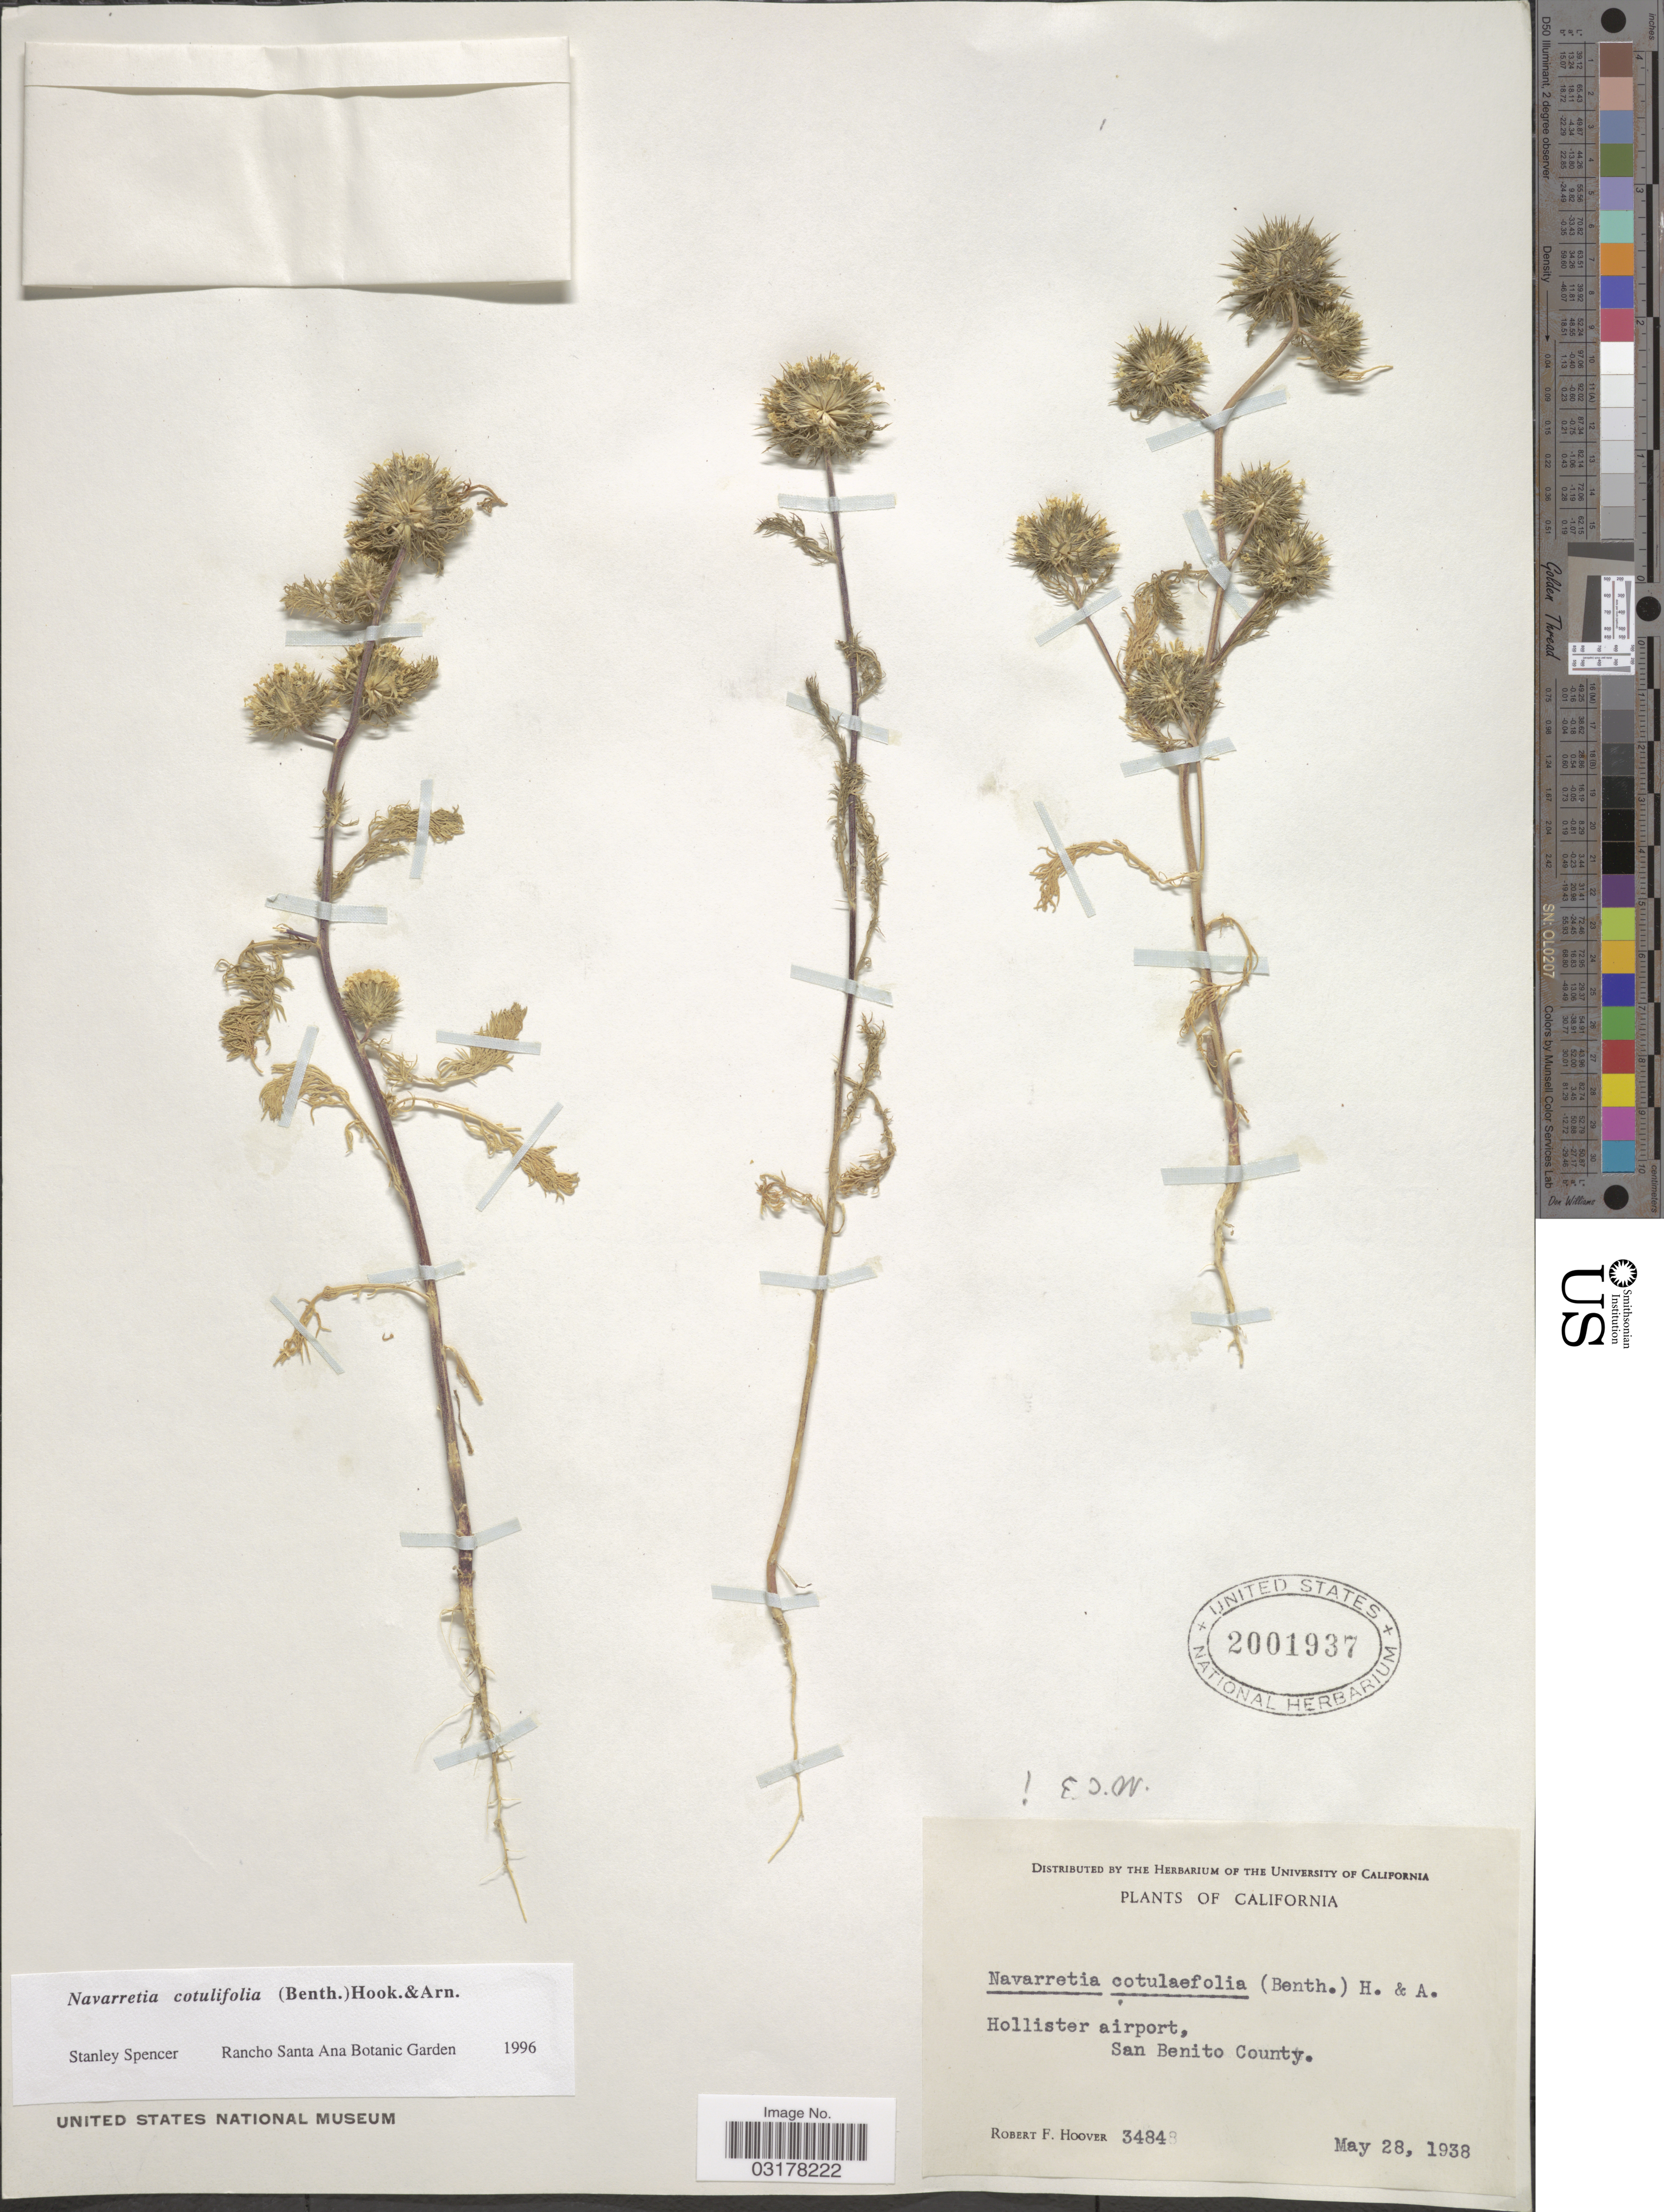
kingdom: Plantae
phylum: Tracheophyta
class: Magnoliopsida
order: Ericales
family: Polemoniaceae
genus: Navarretia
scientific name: Navarretia cotulifolia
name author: (Benth.) Hook. & Arn.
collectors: R. F. Hoover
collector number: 3484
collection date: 1938-05-28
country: United States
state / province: California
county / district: San Benito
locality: Hollister airport, San Benito County.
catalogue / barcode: US 2001937